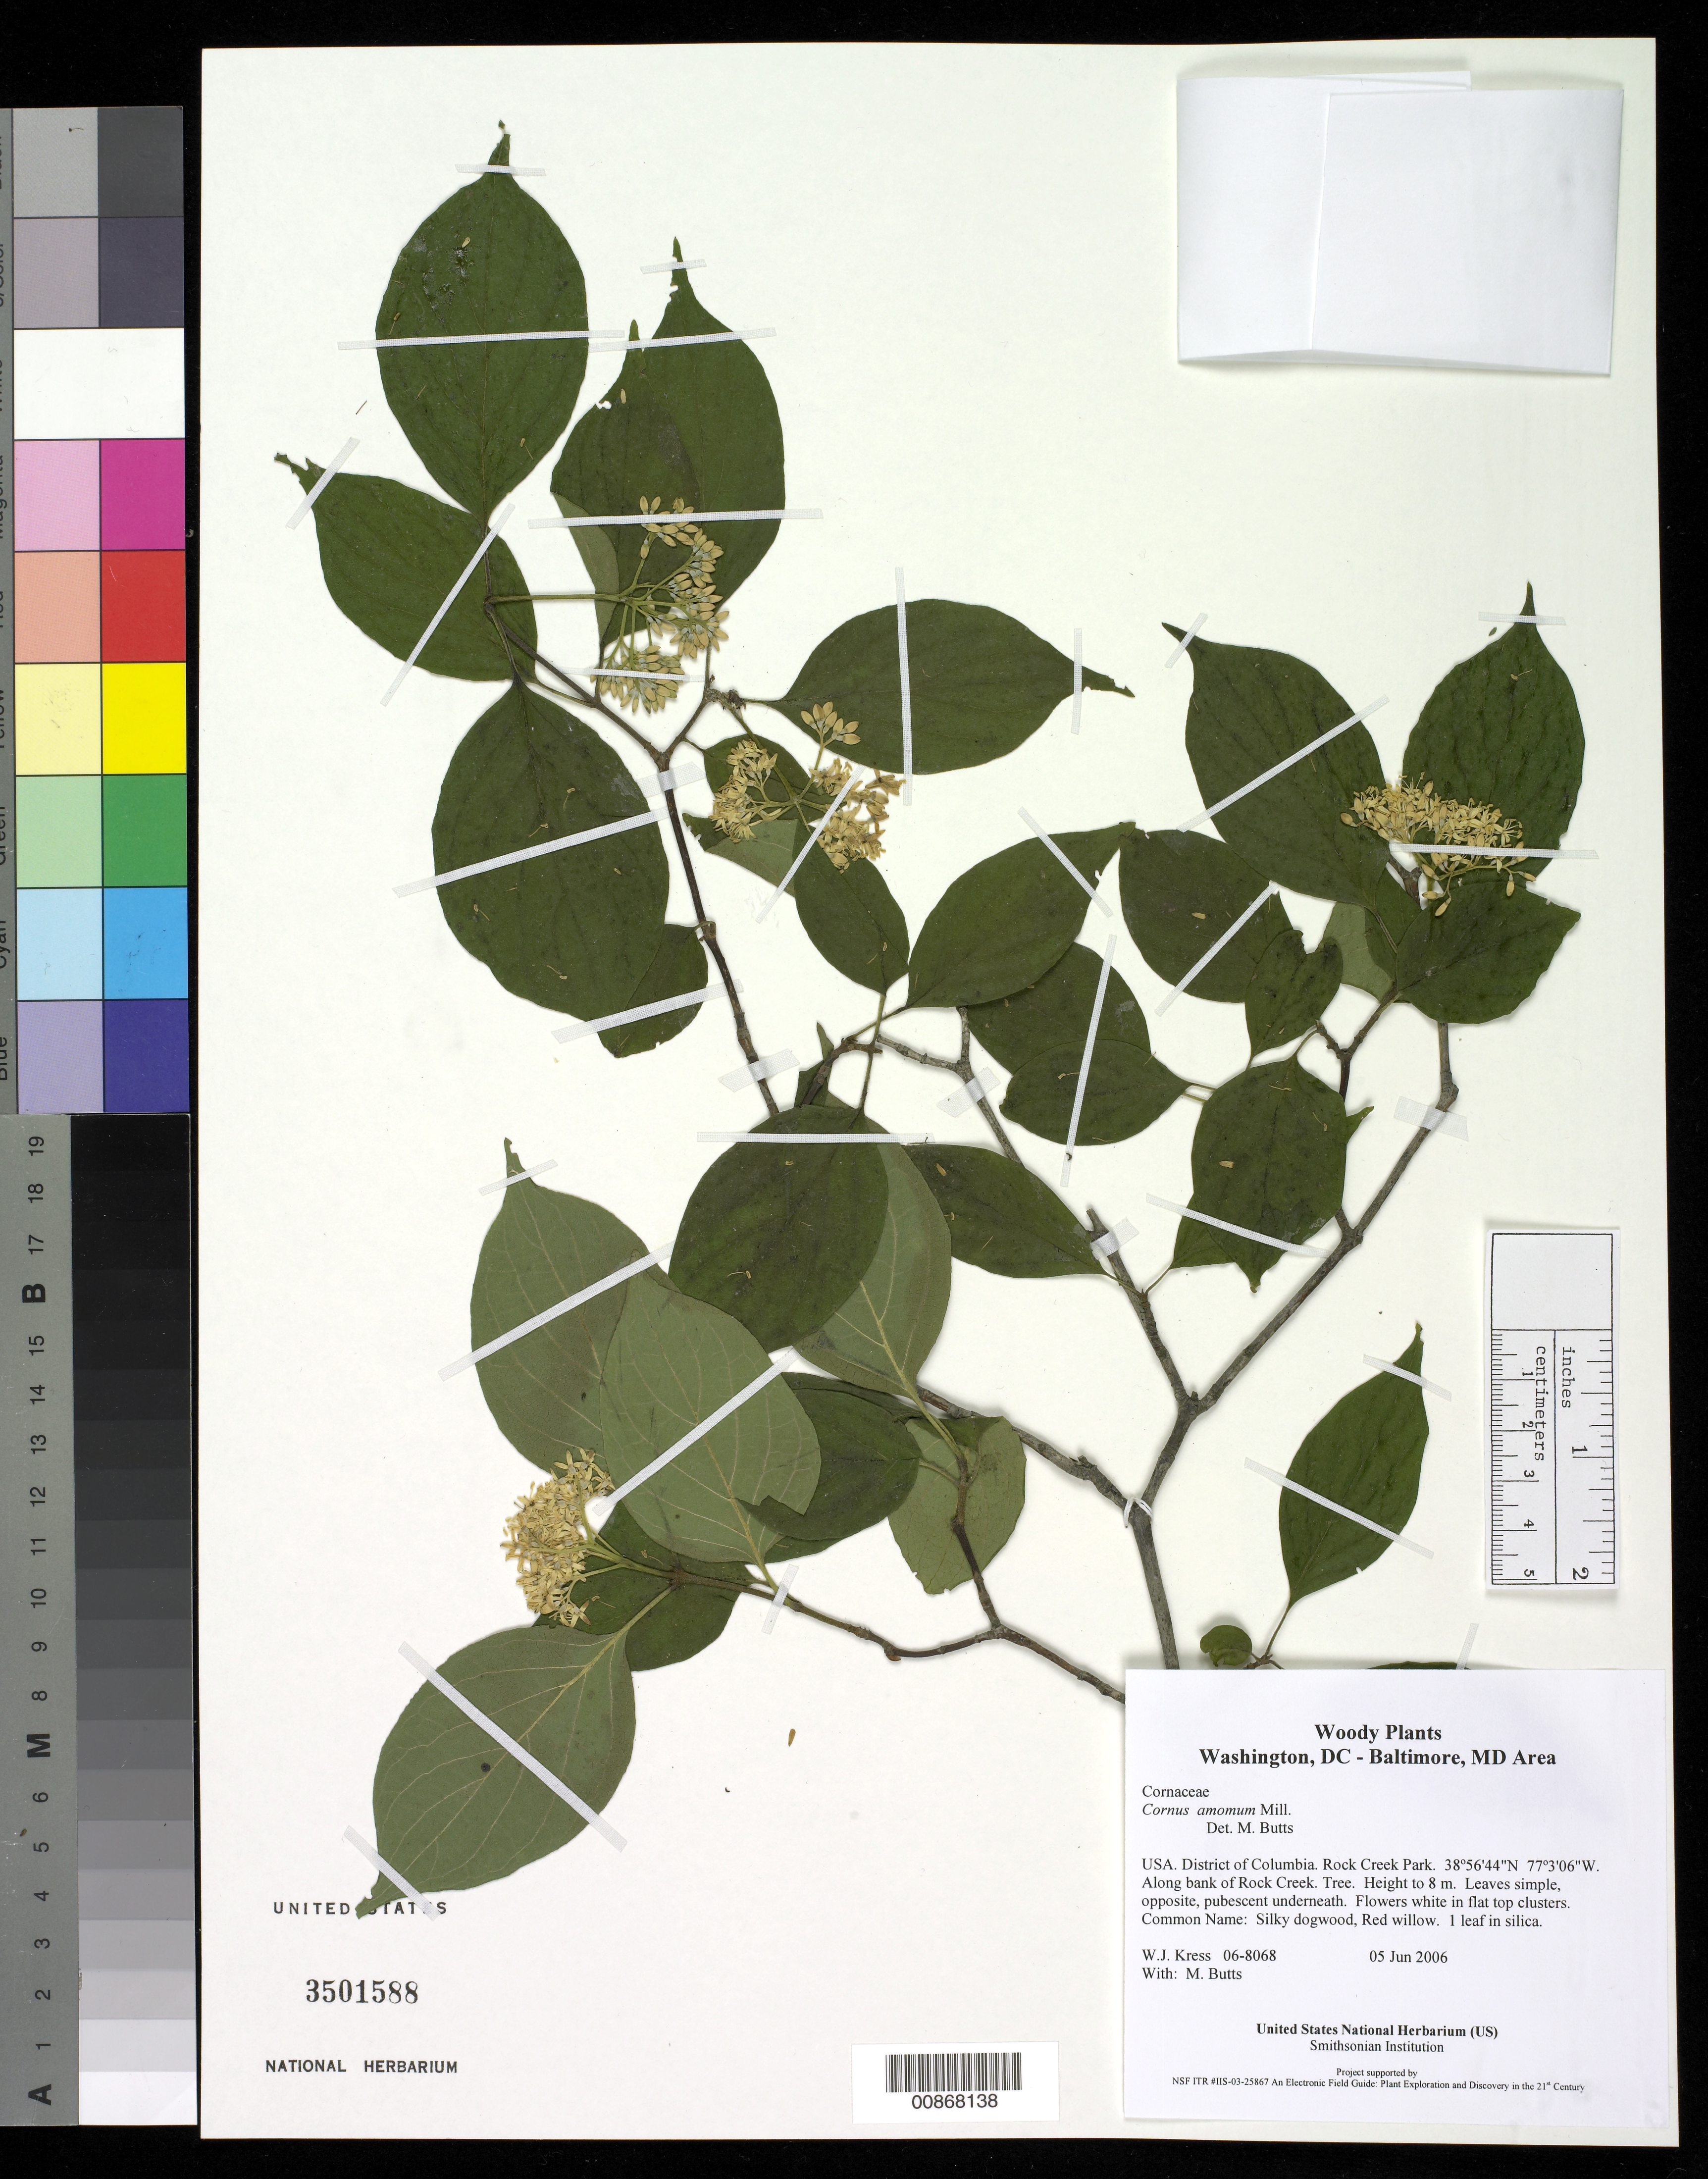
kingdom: Plantae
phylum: Tracheophyta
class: Magnoliopsida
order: Cornales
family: Cornaceae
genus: Cornus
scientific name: Cornus amomum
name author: Mill.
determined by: Butts, M. B.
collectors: W. J. Kress & M. B. Butts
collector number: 06-8068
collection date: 2006-06-05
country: United States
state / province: District of Columbia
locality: Rock Creek Park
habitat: Along bank of Rock Creek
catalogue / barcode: US 3501588